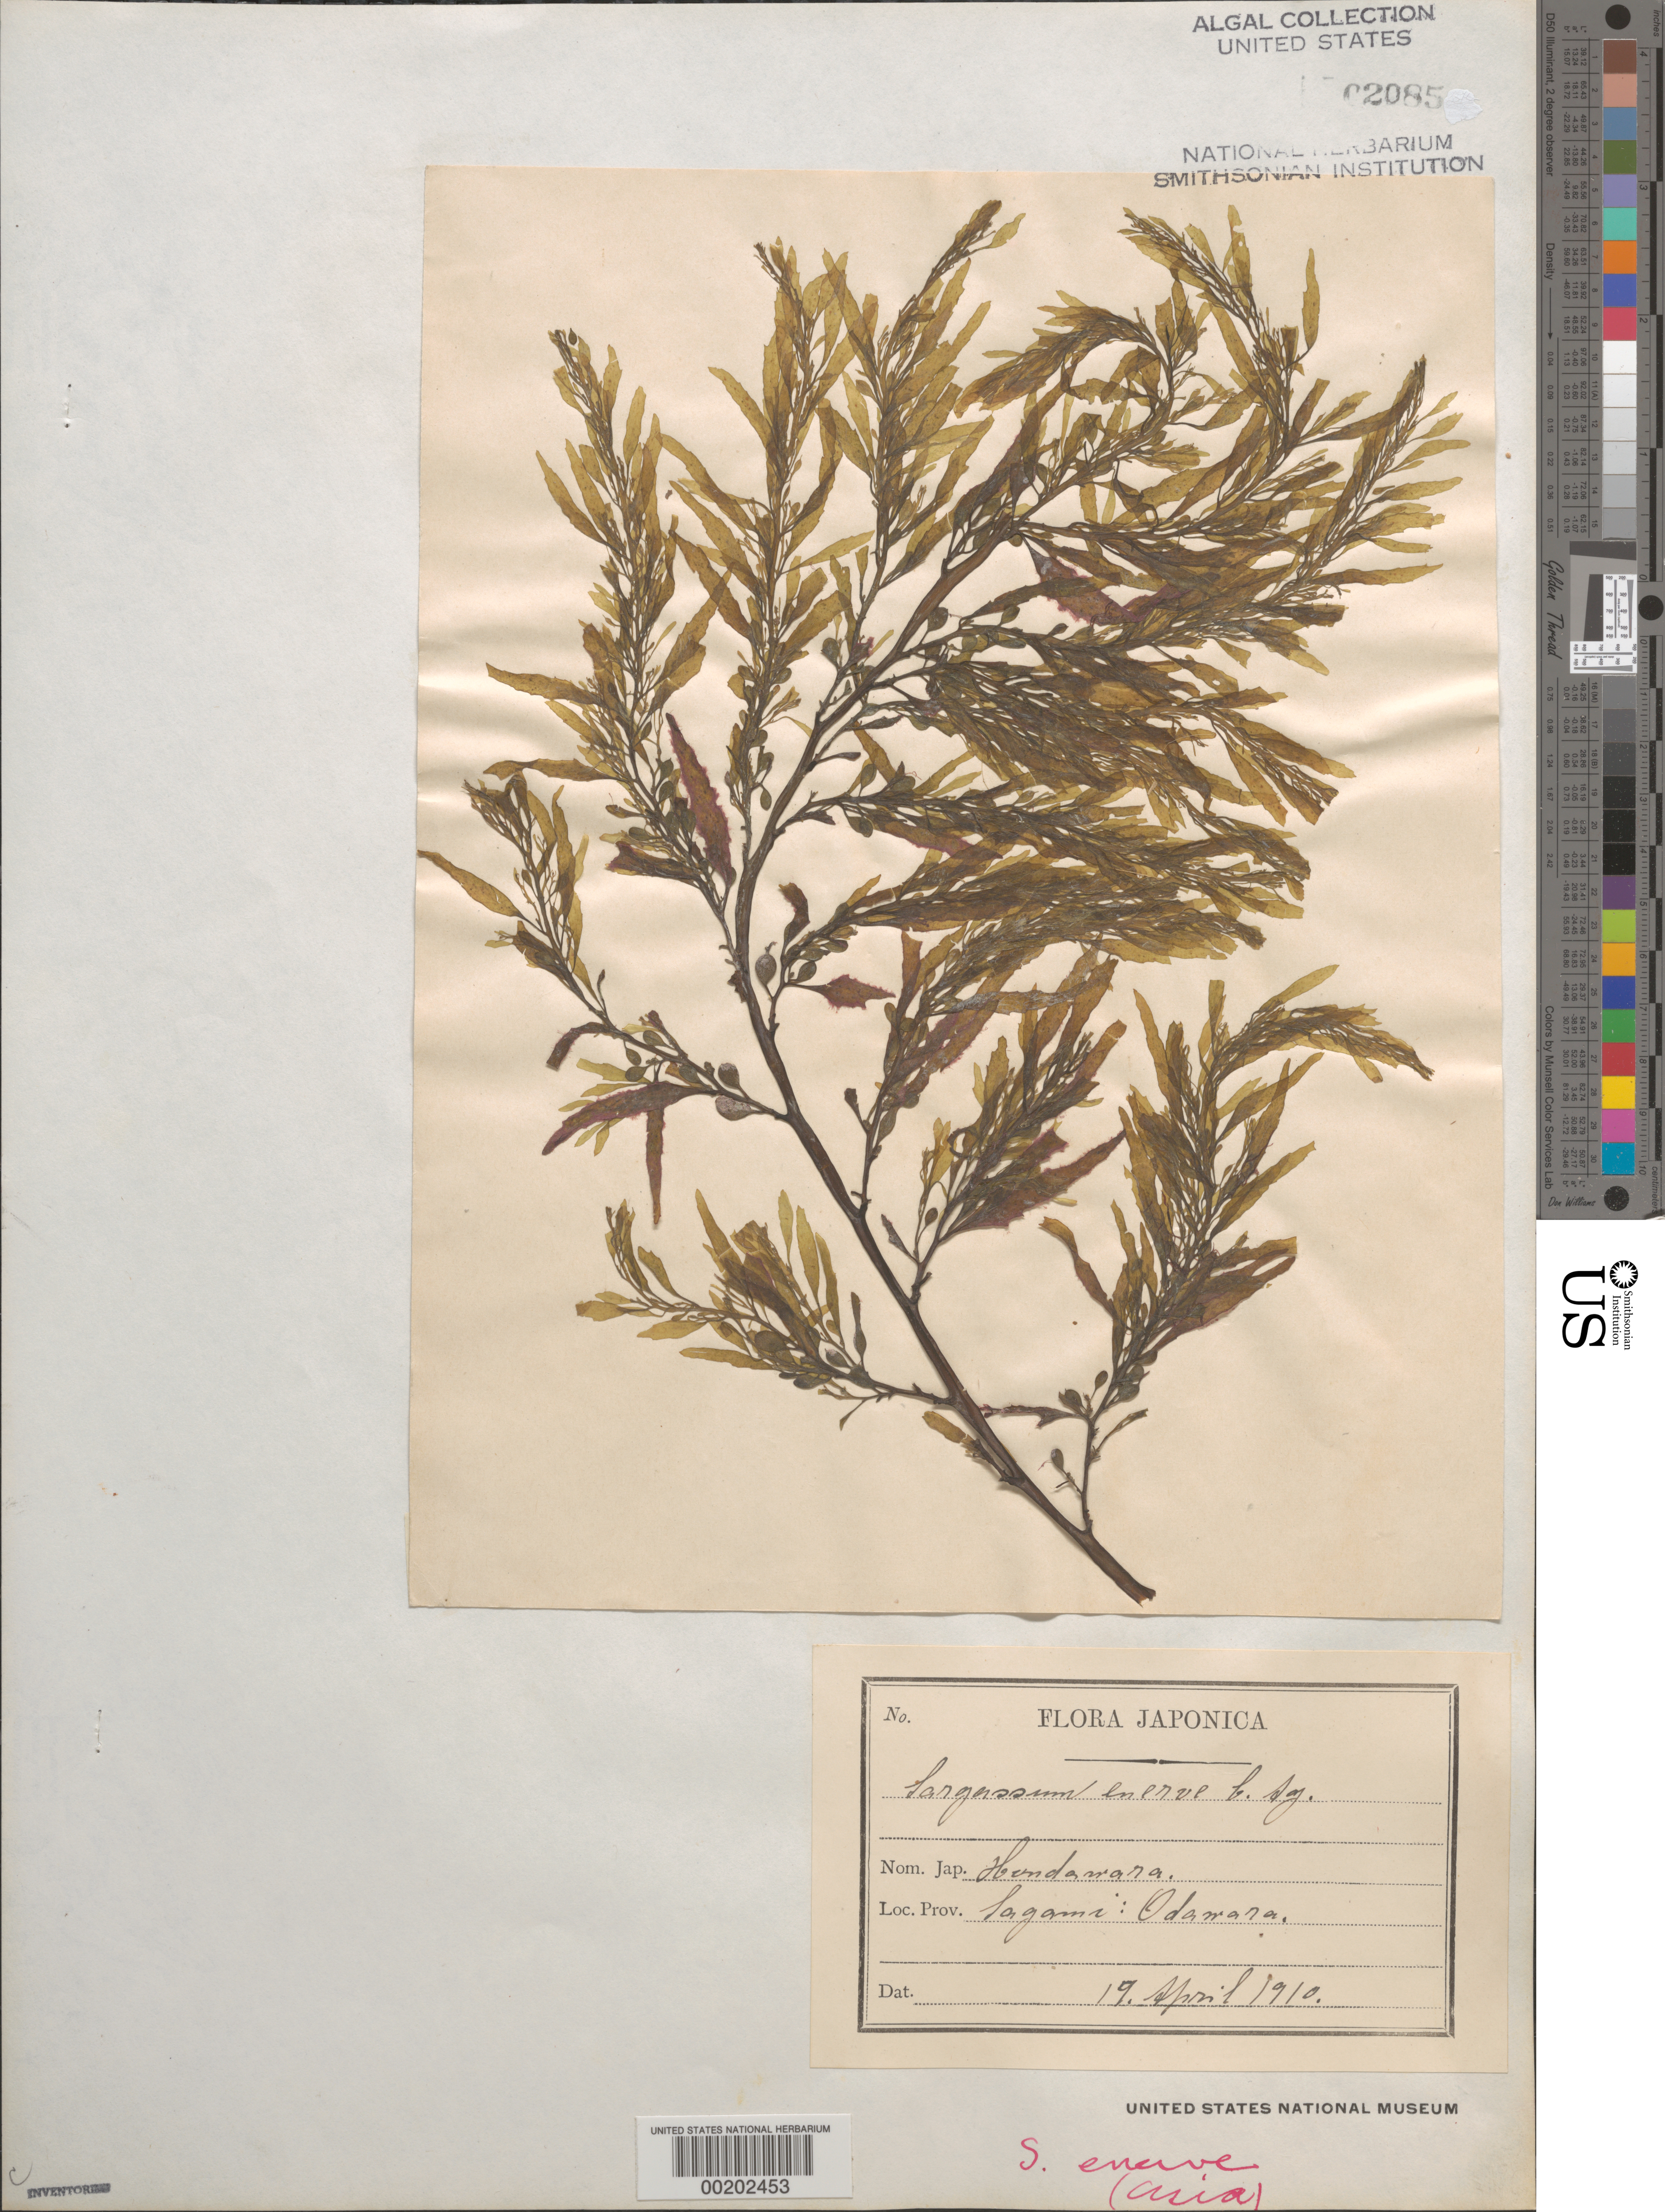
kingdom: Chromista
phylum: Ochrophyta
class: Phaeophyceae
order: Fucales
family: Sargassaceae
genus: Sargassum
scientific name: Sargassum fulvellum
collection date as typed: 19 Apr 1910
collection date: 1910-04-19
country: Japan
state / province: Kanagawa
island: Honshu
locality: Odawara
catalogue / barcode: US 2085